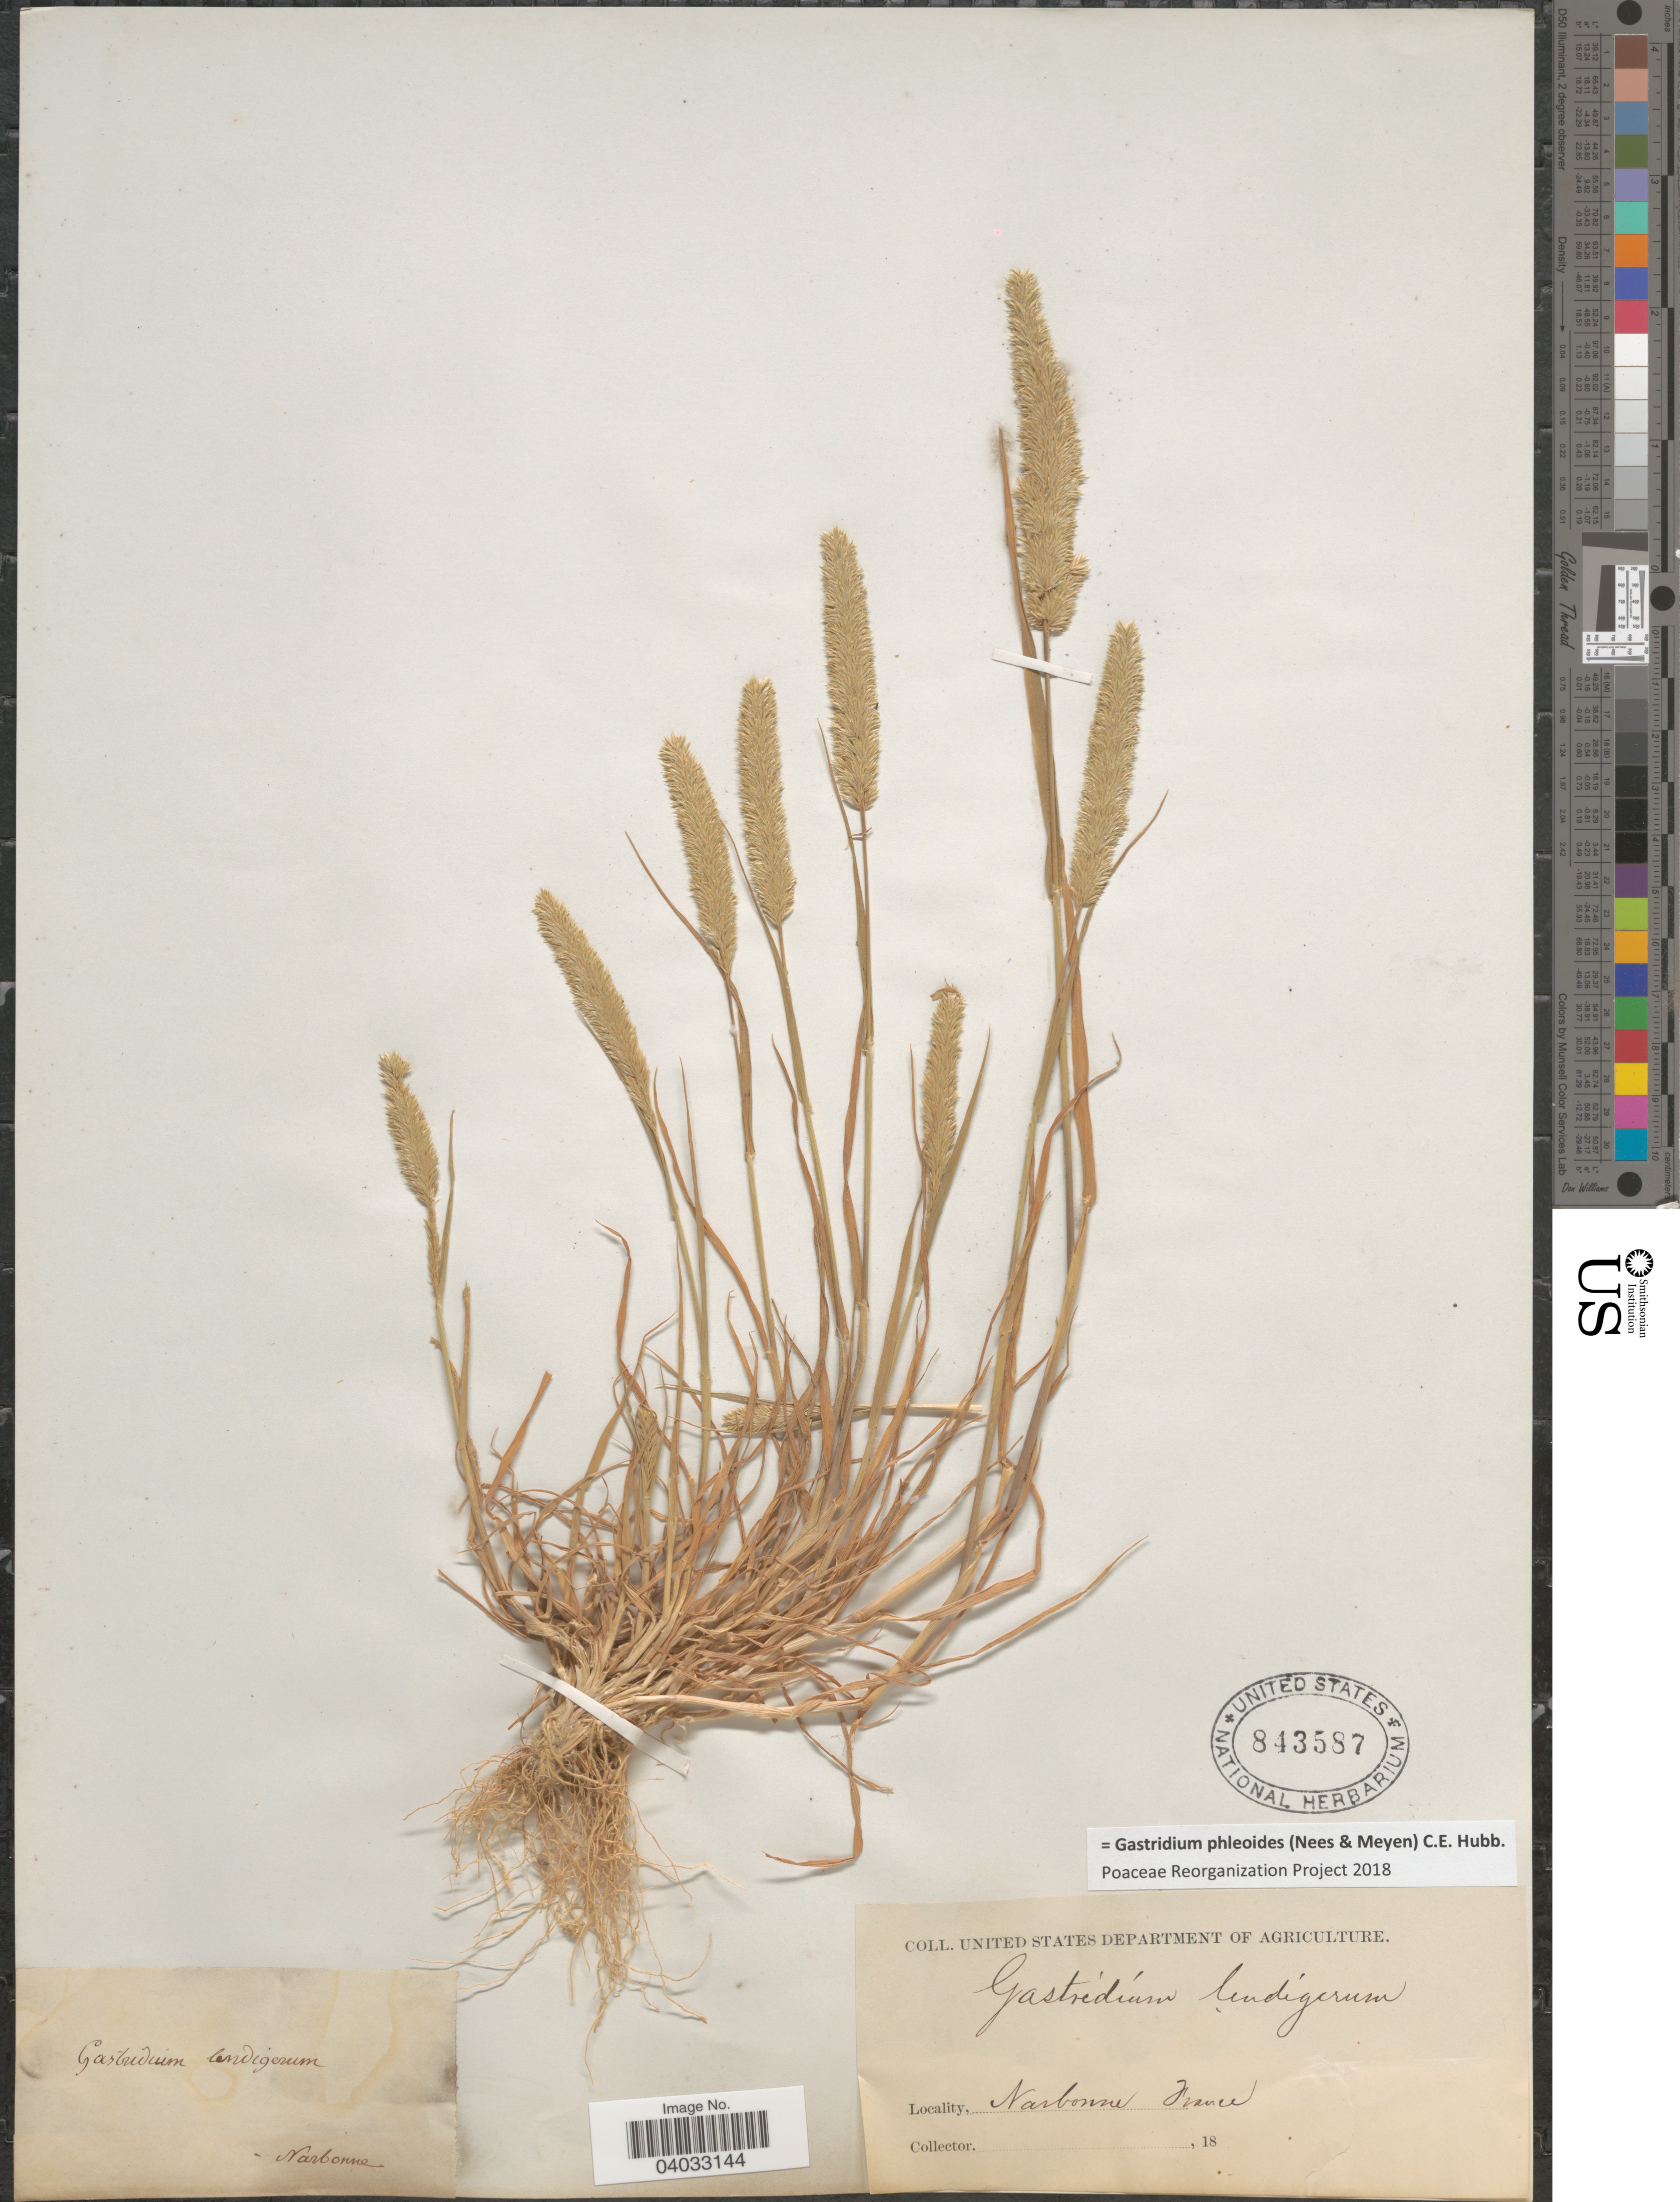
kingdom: Plantae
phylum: Tracheophyta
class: Liliopsida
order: Poales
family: Poaceae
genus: Gastridium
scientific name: Gastridium ventricosum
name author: (Gouan) Schinz & Thell.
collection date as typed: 18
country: France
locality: Narbonne.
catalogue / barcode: US 843587